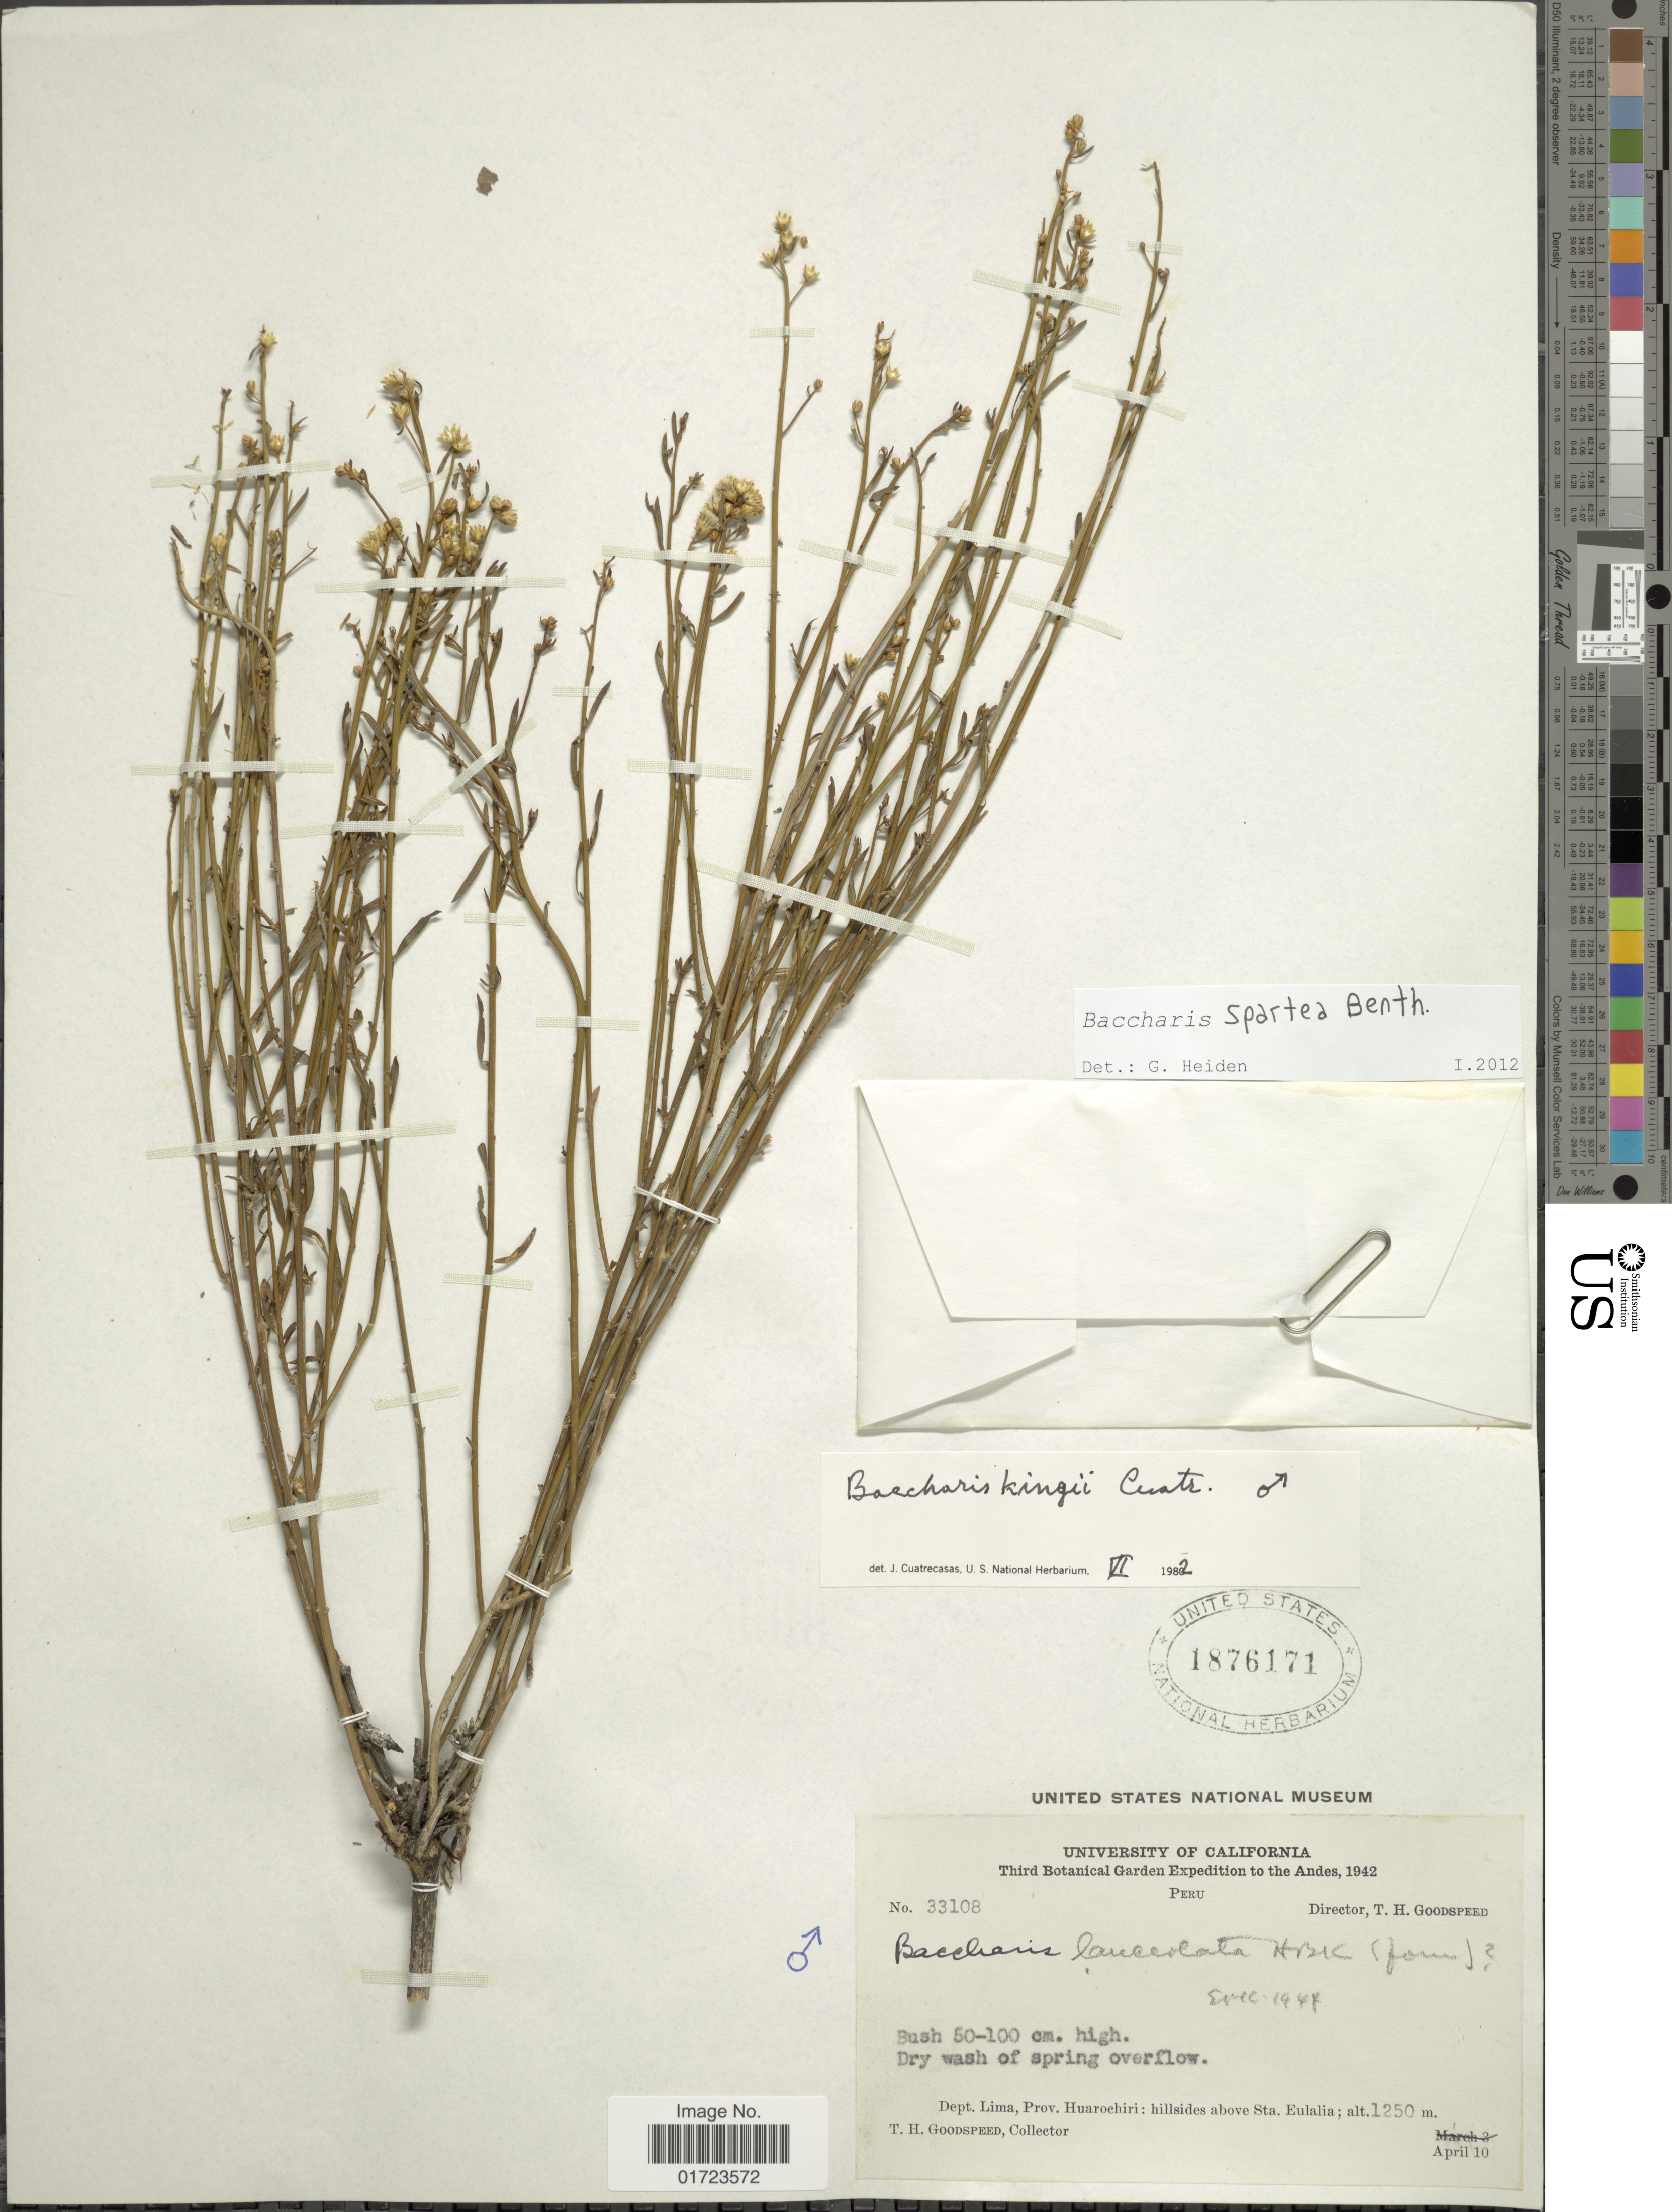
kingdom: Plantae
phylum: Tracheophyta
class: Magnoliopsida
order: Asterales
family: Asteraceae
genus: Baccharis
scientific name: Baccharis spartea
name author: Benth.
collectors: T. Goodspeed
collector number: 33108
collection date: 1942-04-10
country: Peru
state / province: Lima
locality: Dept. Lima. Prov. Huarochiri, hillsides above Sta. Eulalia.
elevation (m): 1250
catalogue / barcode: US 1876171